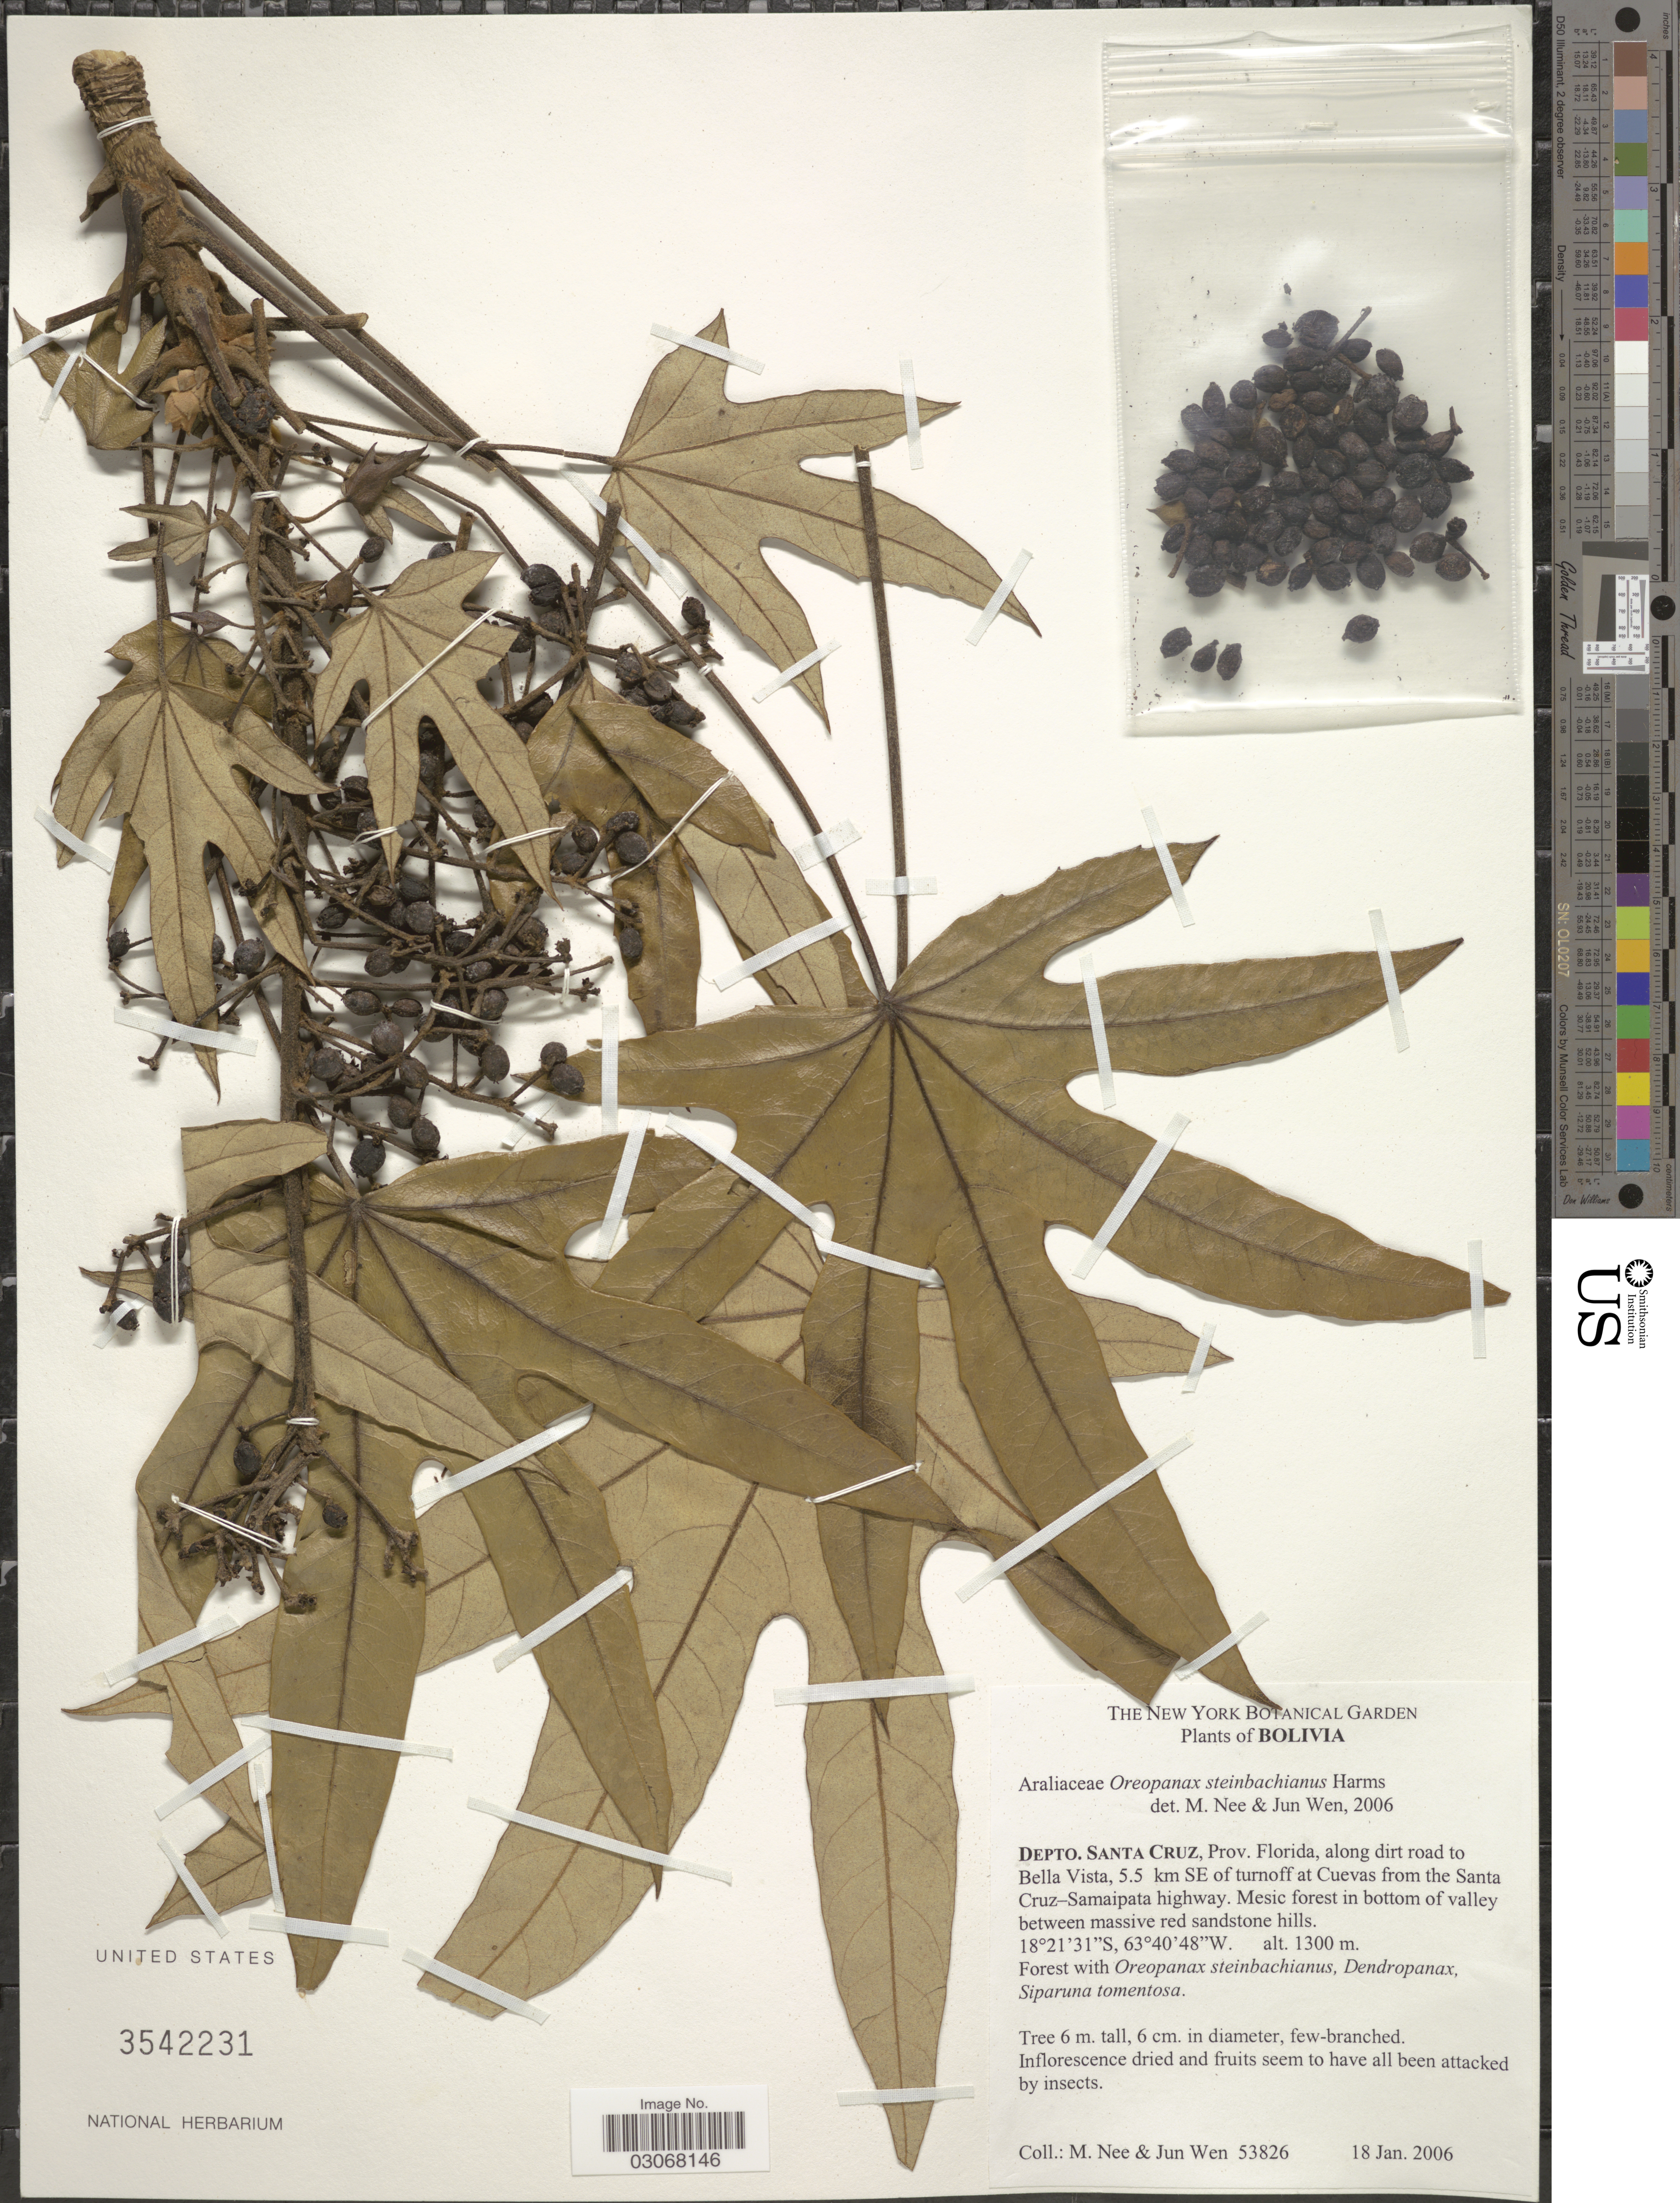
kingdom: Plantae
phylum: Tracheophyta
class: Magnoliopsida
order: Apiales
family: Araliaceae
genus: Oreopanax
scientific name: Oreopanax steinbachianus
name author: Harms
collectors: M. Nee & J. Wen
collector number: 53826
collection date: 2006-01-18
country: Bolivia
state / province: Santa Cruz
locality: Depto. Santa Cruz, Prov. Florida, along dirt road to Bella Vista, 5.5 km SE of turnoff at Cuevas from the Santa Cruz-Samaipata highway.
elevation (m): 1300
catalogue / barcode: US 3542231